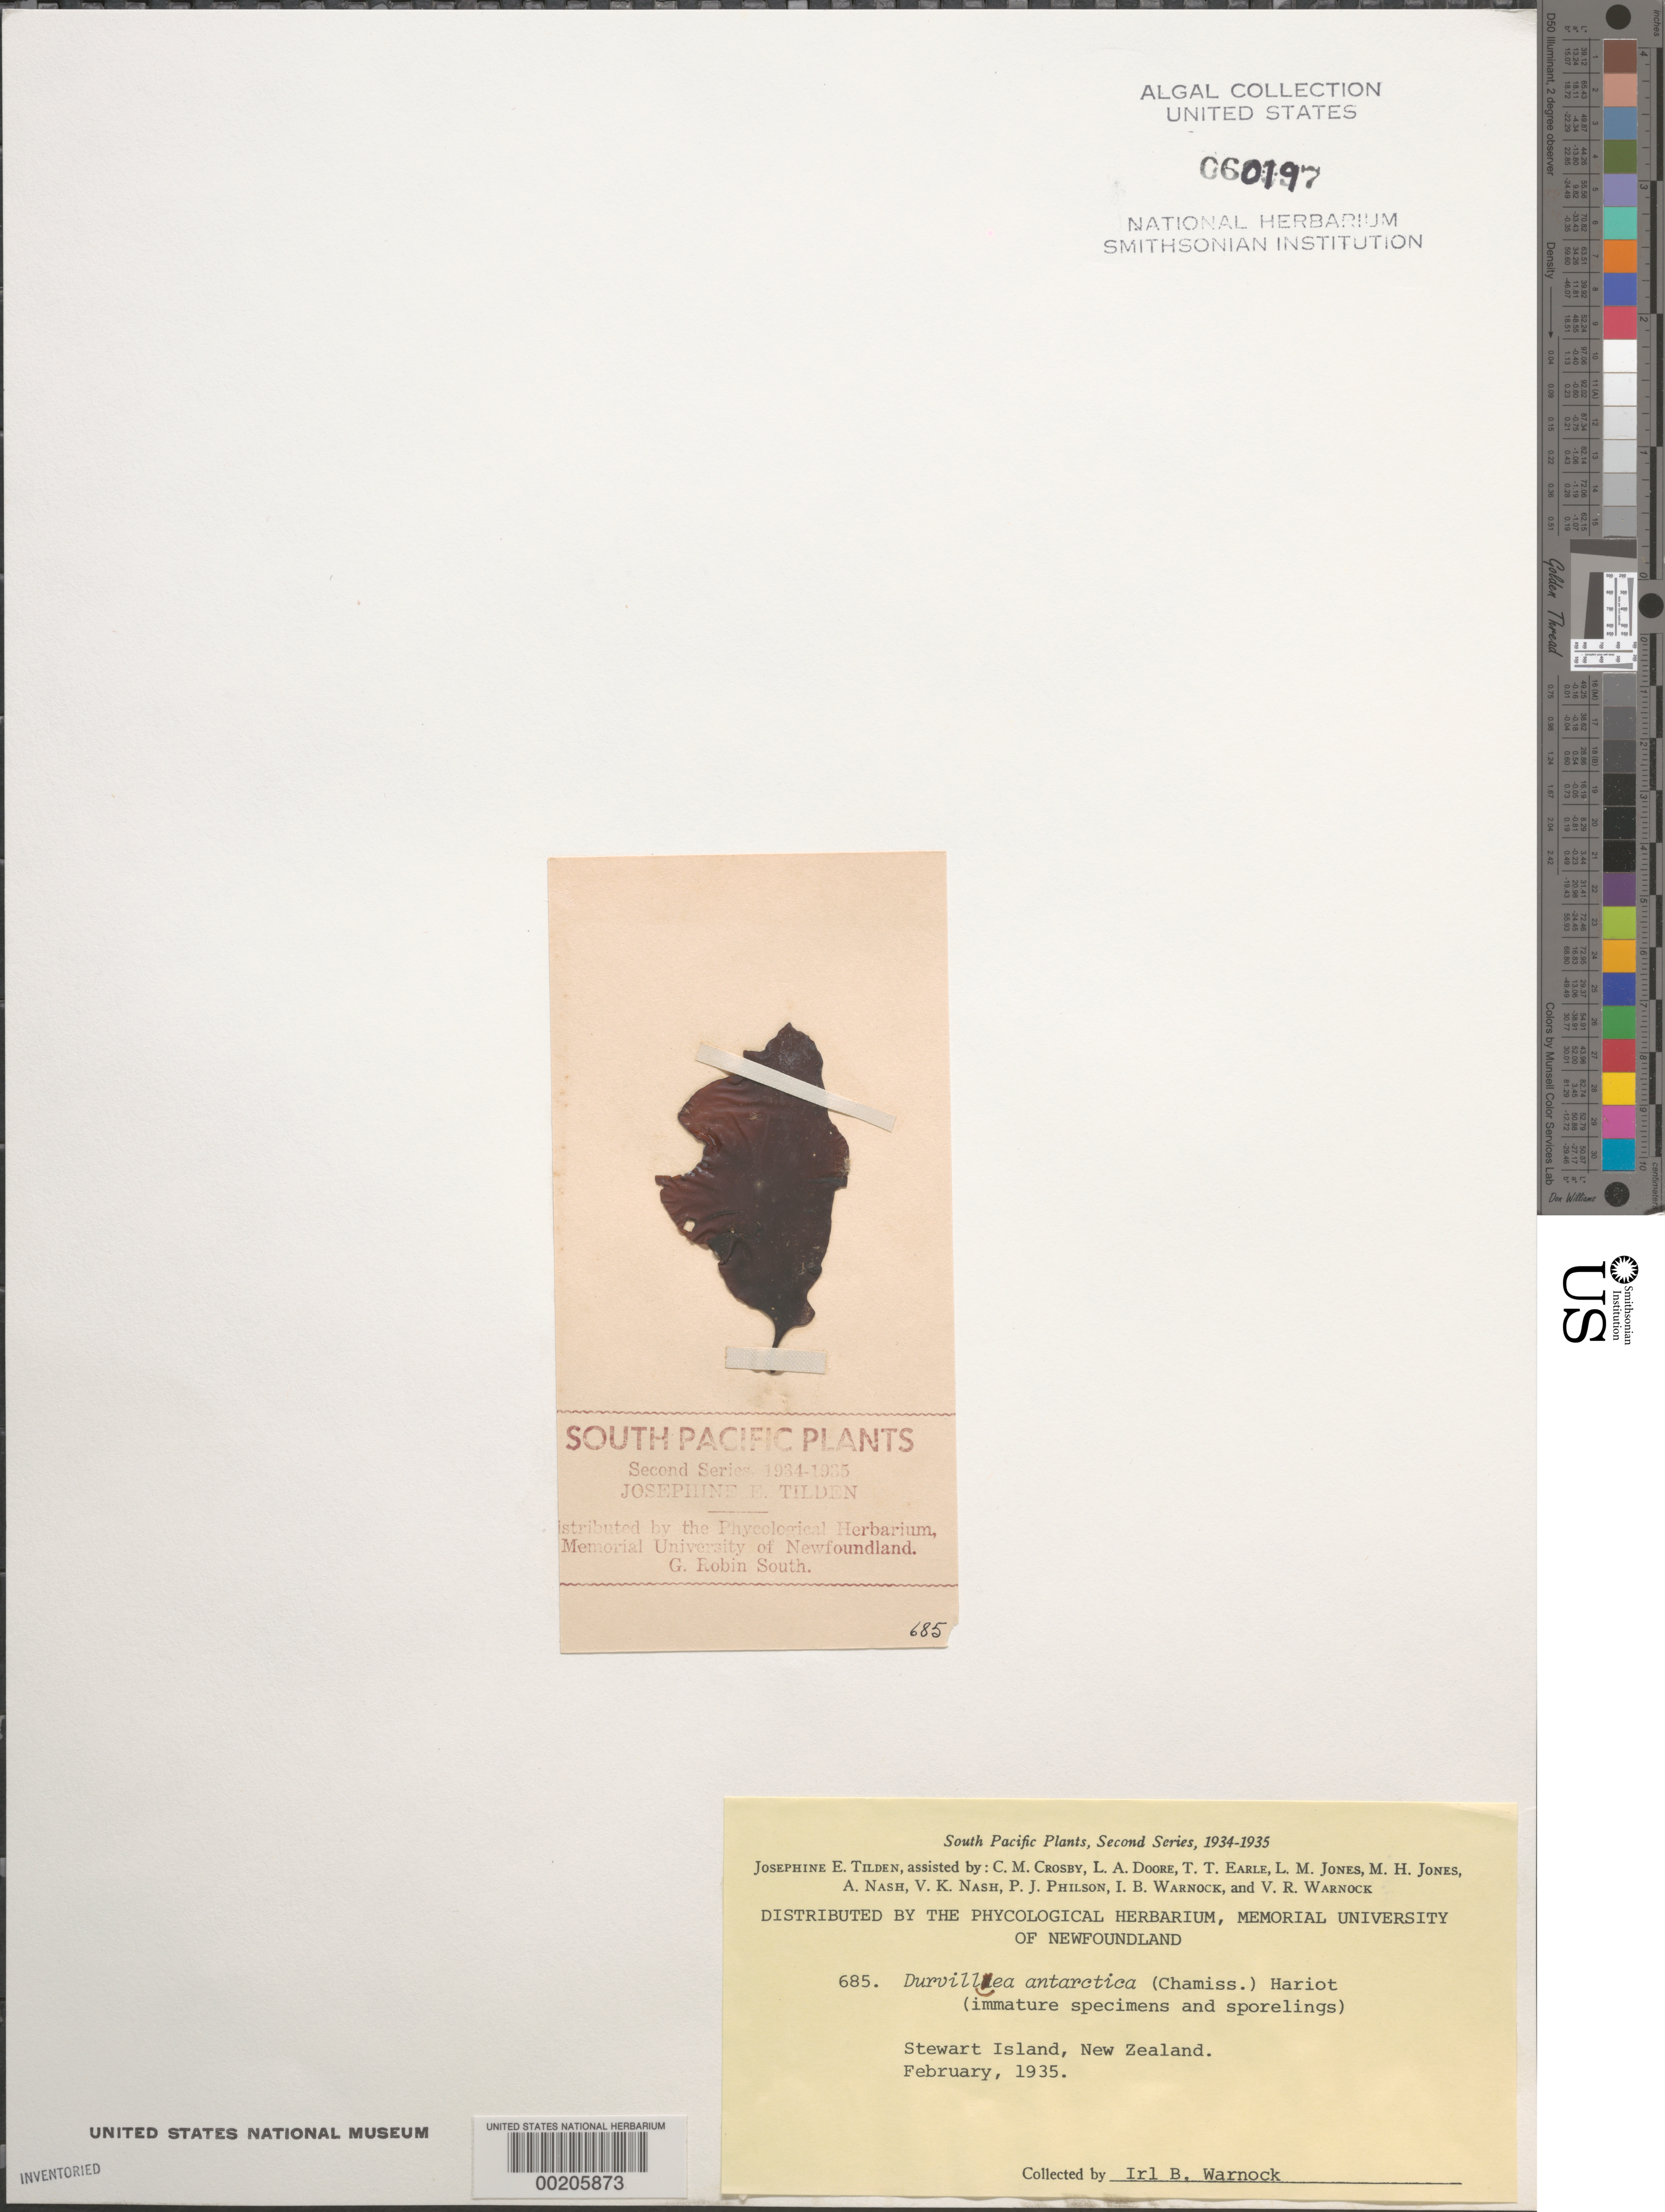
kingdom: Chromista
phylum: Ochrophyta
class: Phaeophyceae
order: Fucales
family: Durvillaeaceae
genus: Durvillaea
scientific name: Durvillaea antarctica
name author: (Cham.) P. Hariot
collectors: I. Warnock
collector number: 685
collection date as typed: Feb 1935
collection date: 1935-02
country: New Zealand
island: Stewart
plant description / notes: Tilden, South Pacific Plants, Second Series, 1934-1935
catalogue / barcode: US 60197